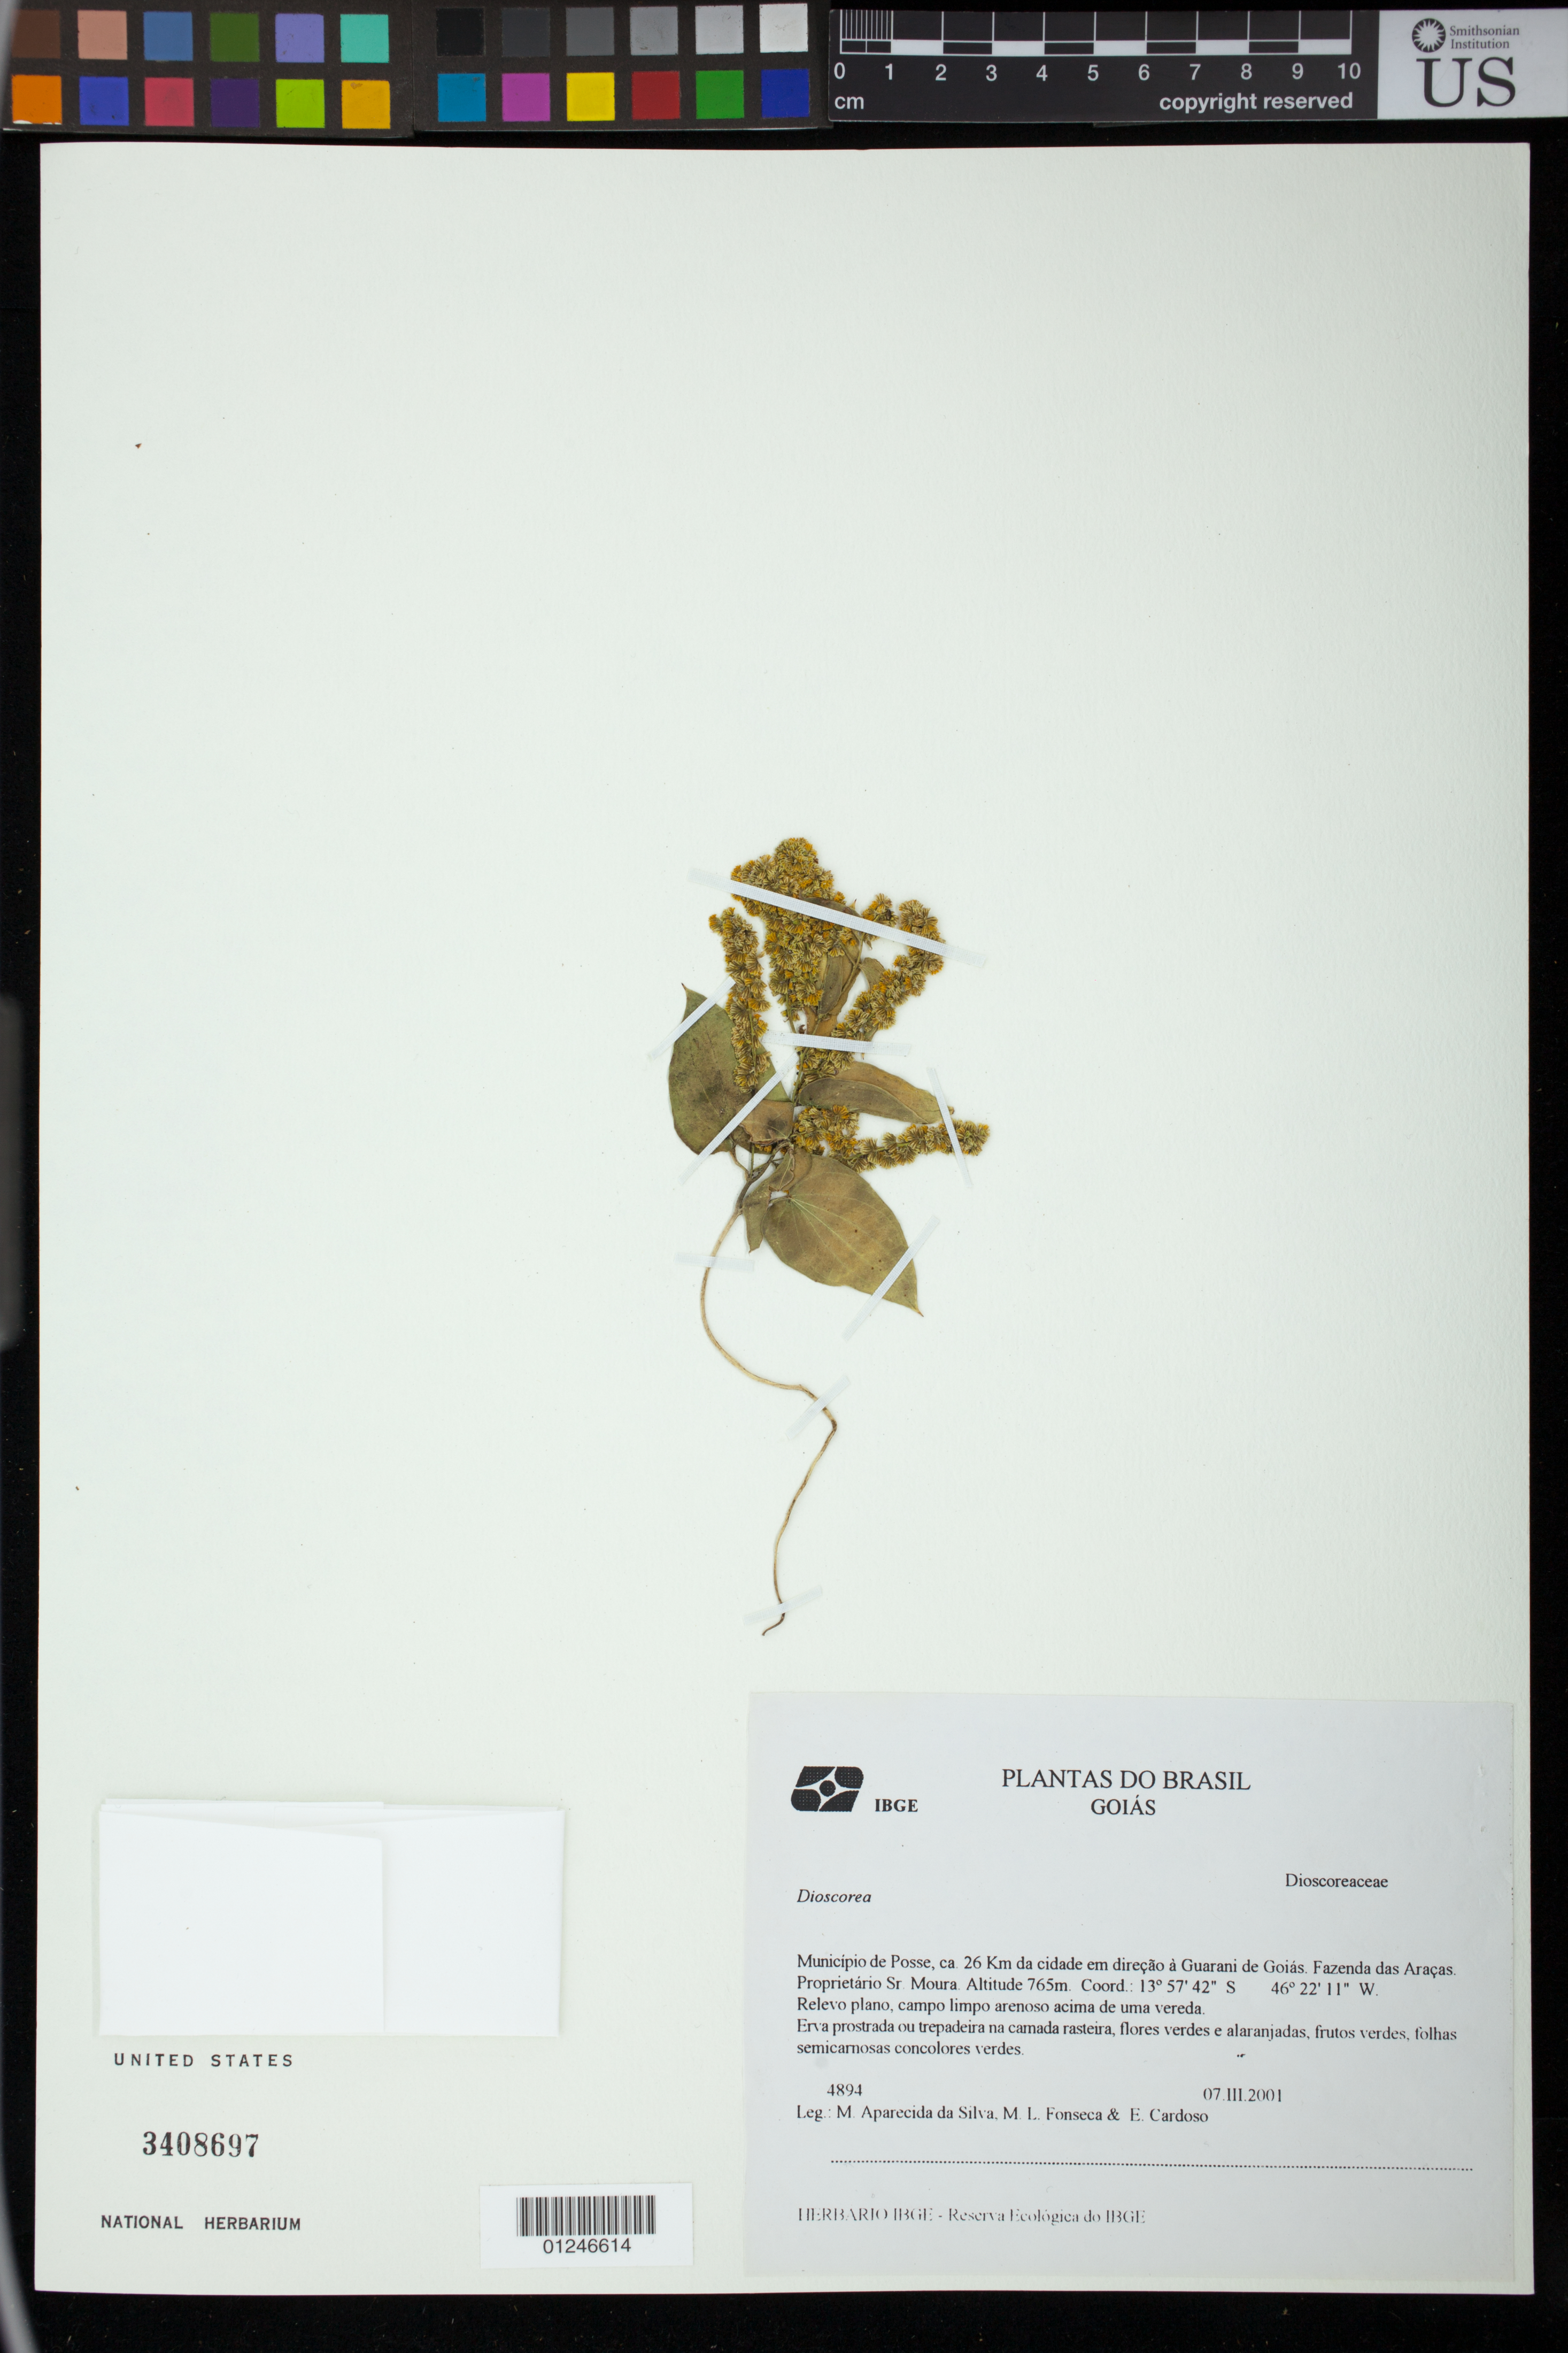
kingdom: Plantae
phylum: Tracheophyta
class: Liliopsida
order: Dioscoreales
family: Dioscoreaceae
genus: Dioscorea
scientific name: Dioscorea sp.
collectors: M. A. Silva, M. Fonseca & E. Cardoso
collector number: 4894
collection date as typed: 02 03 2000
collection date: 2001-03-07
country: Brazil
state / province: Goiás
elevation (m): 765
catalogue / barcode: US 3408697